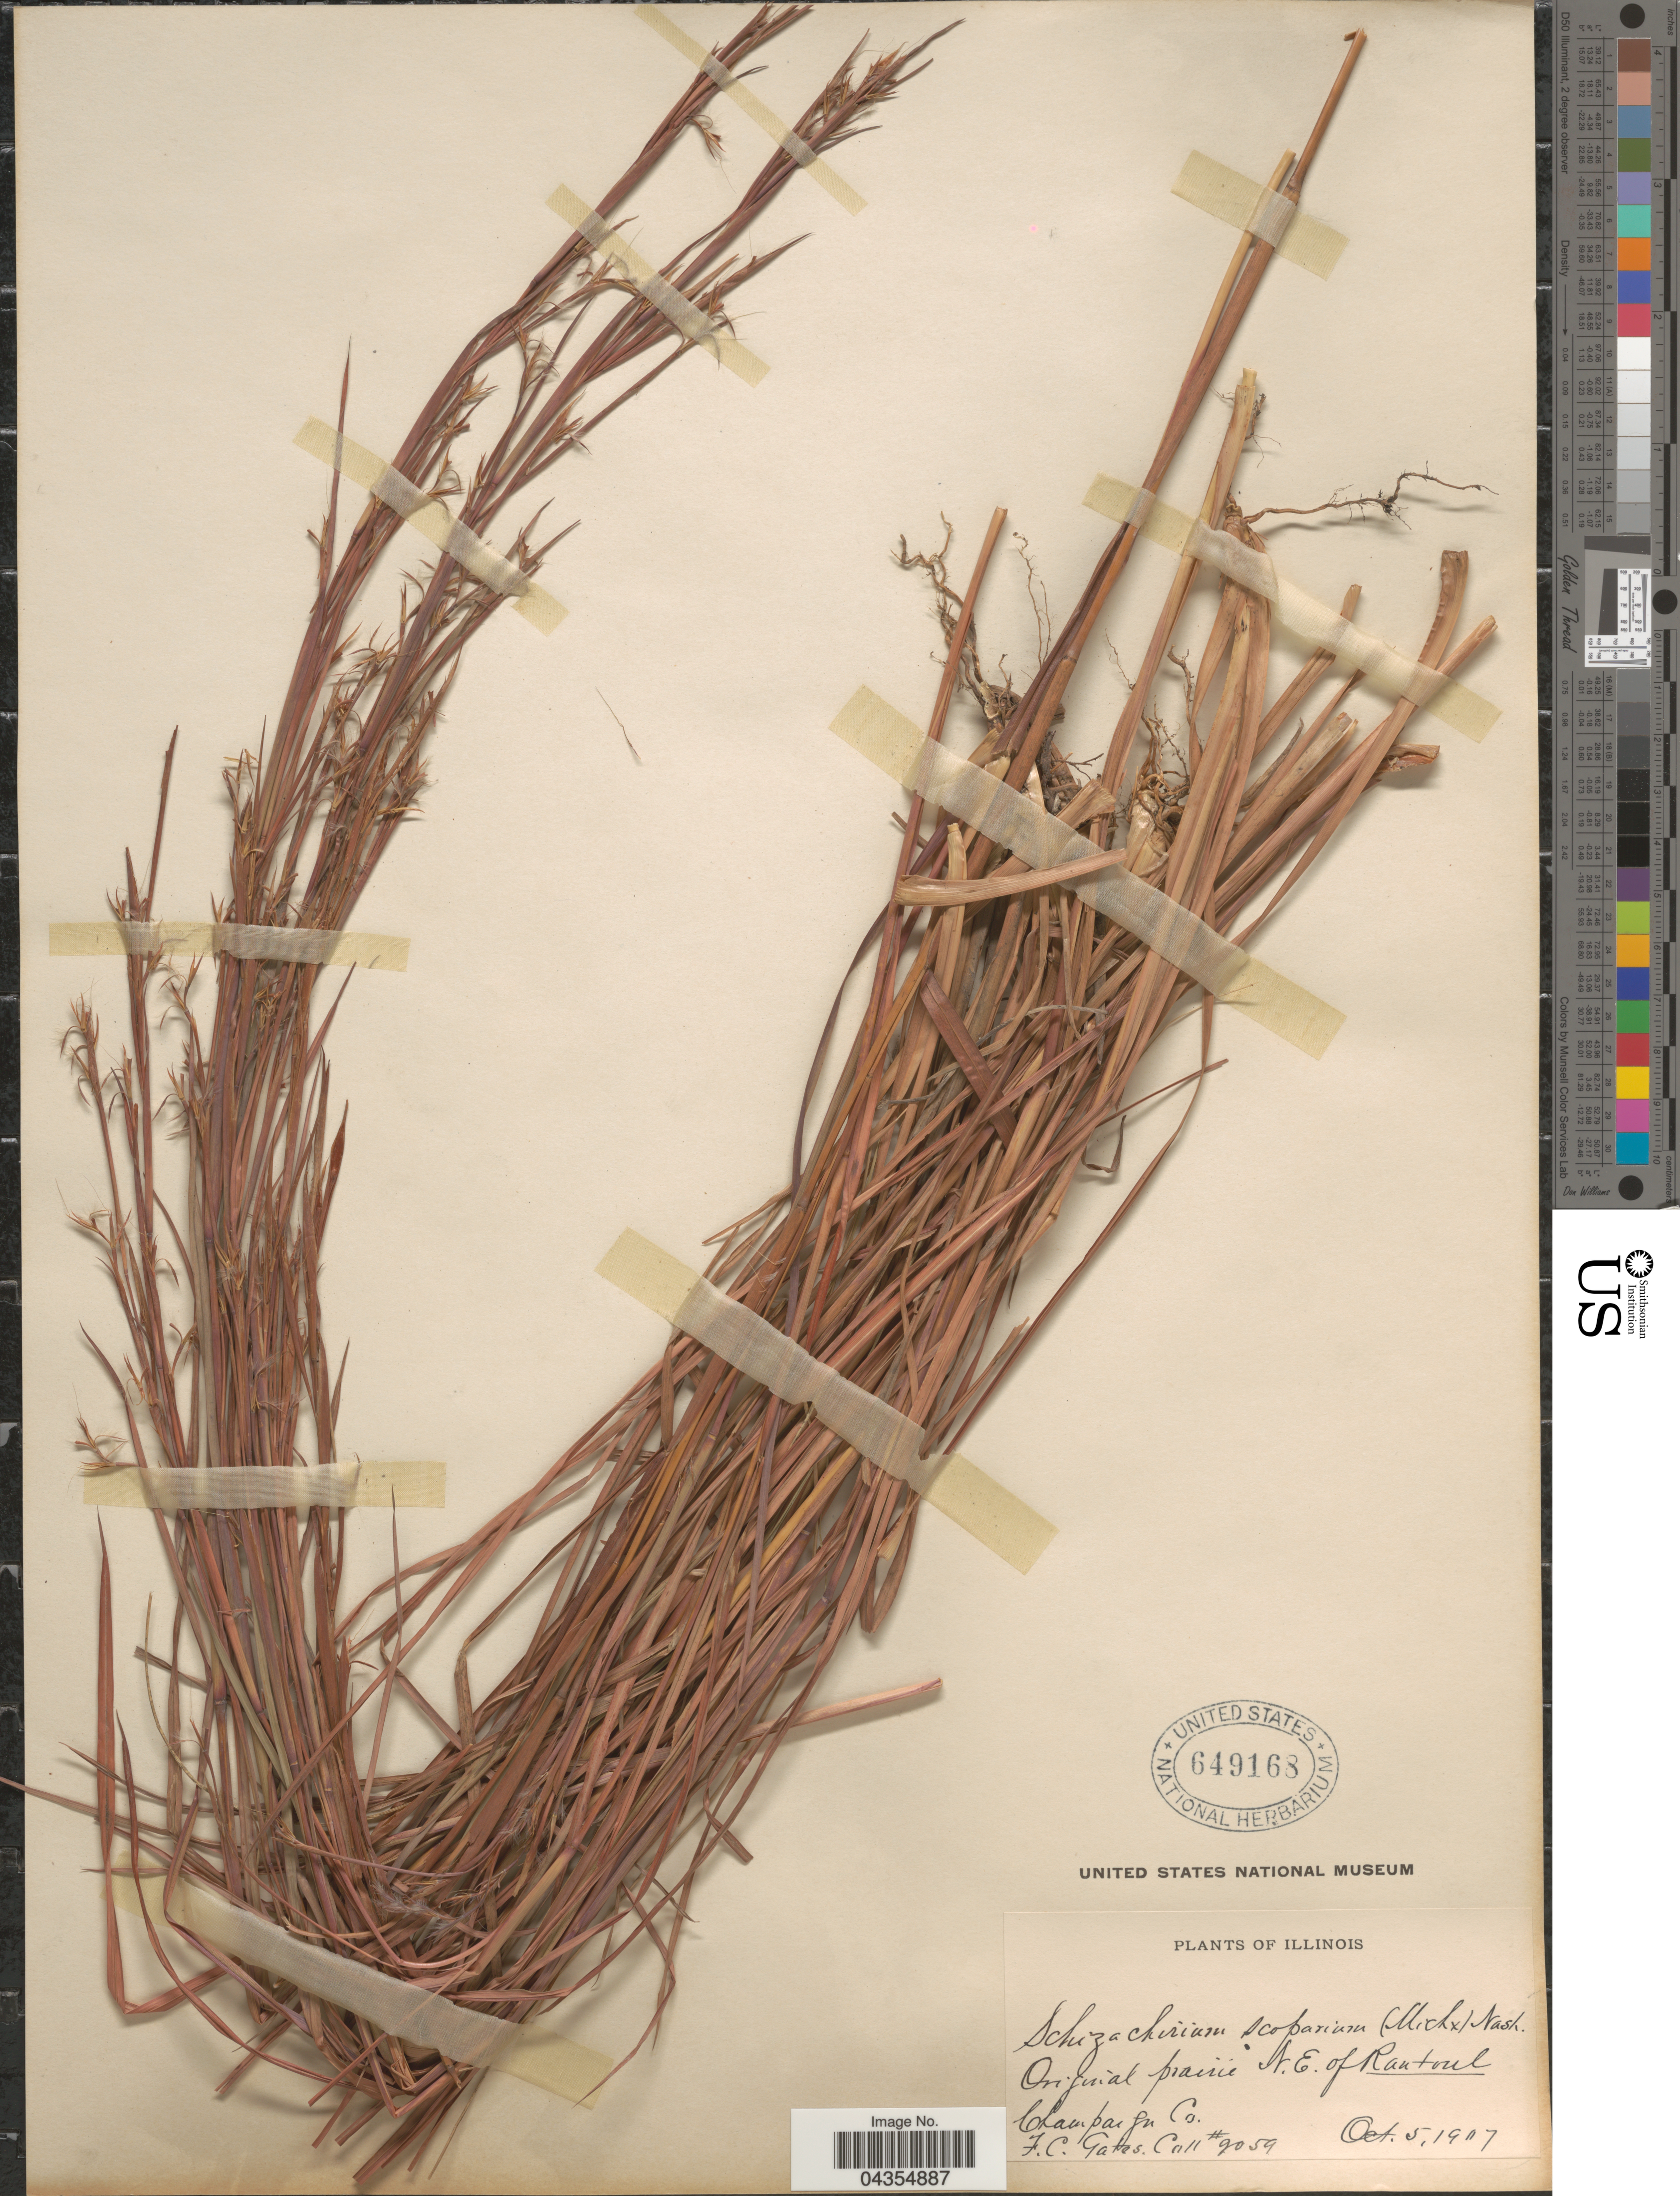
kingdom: Plantae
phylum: Tracheophyta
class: Liliopsida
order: Poales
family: Poaceae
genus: Schizachyrium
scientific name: Schizachyrium sanguineum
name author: (Retz.) Alston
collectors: F. C. Gates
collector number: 9059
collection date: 1907-10-05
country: United States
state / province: Illinois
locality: Original prairie N.E. of Rantoul. Champaign Co.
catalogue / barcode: US 649168